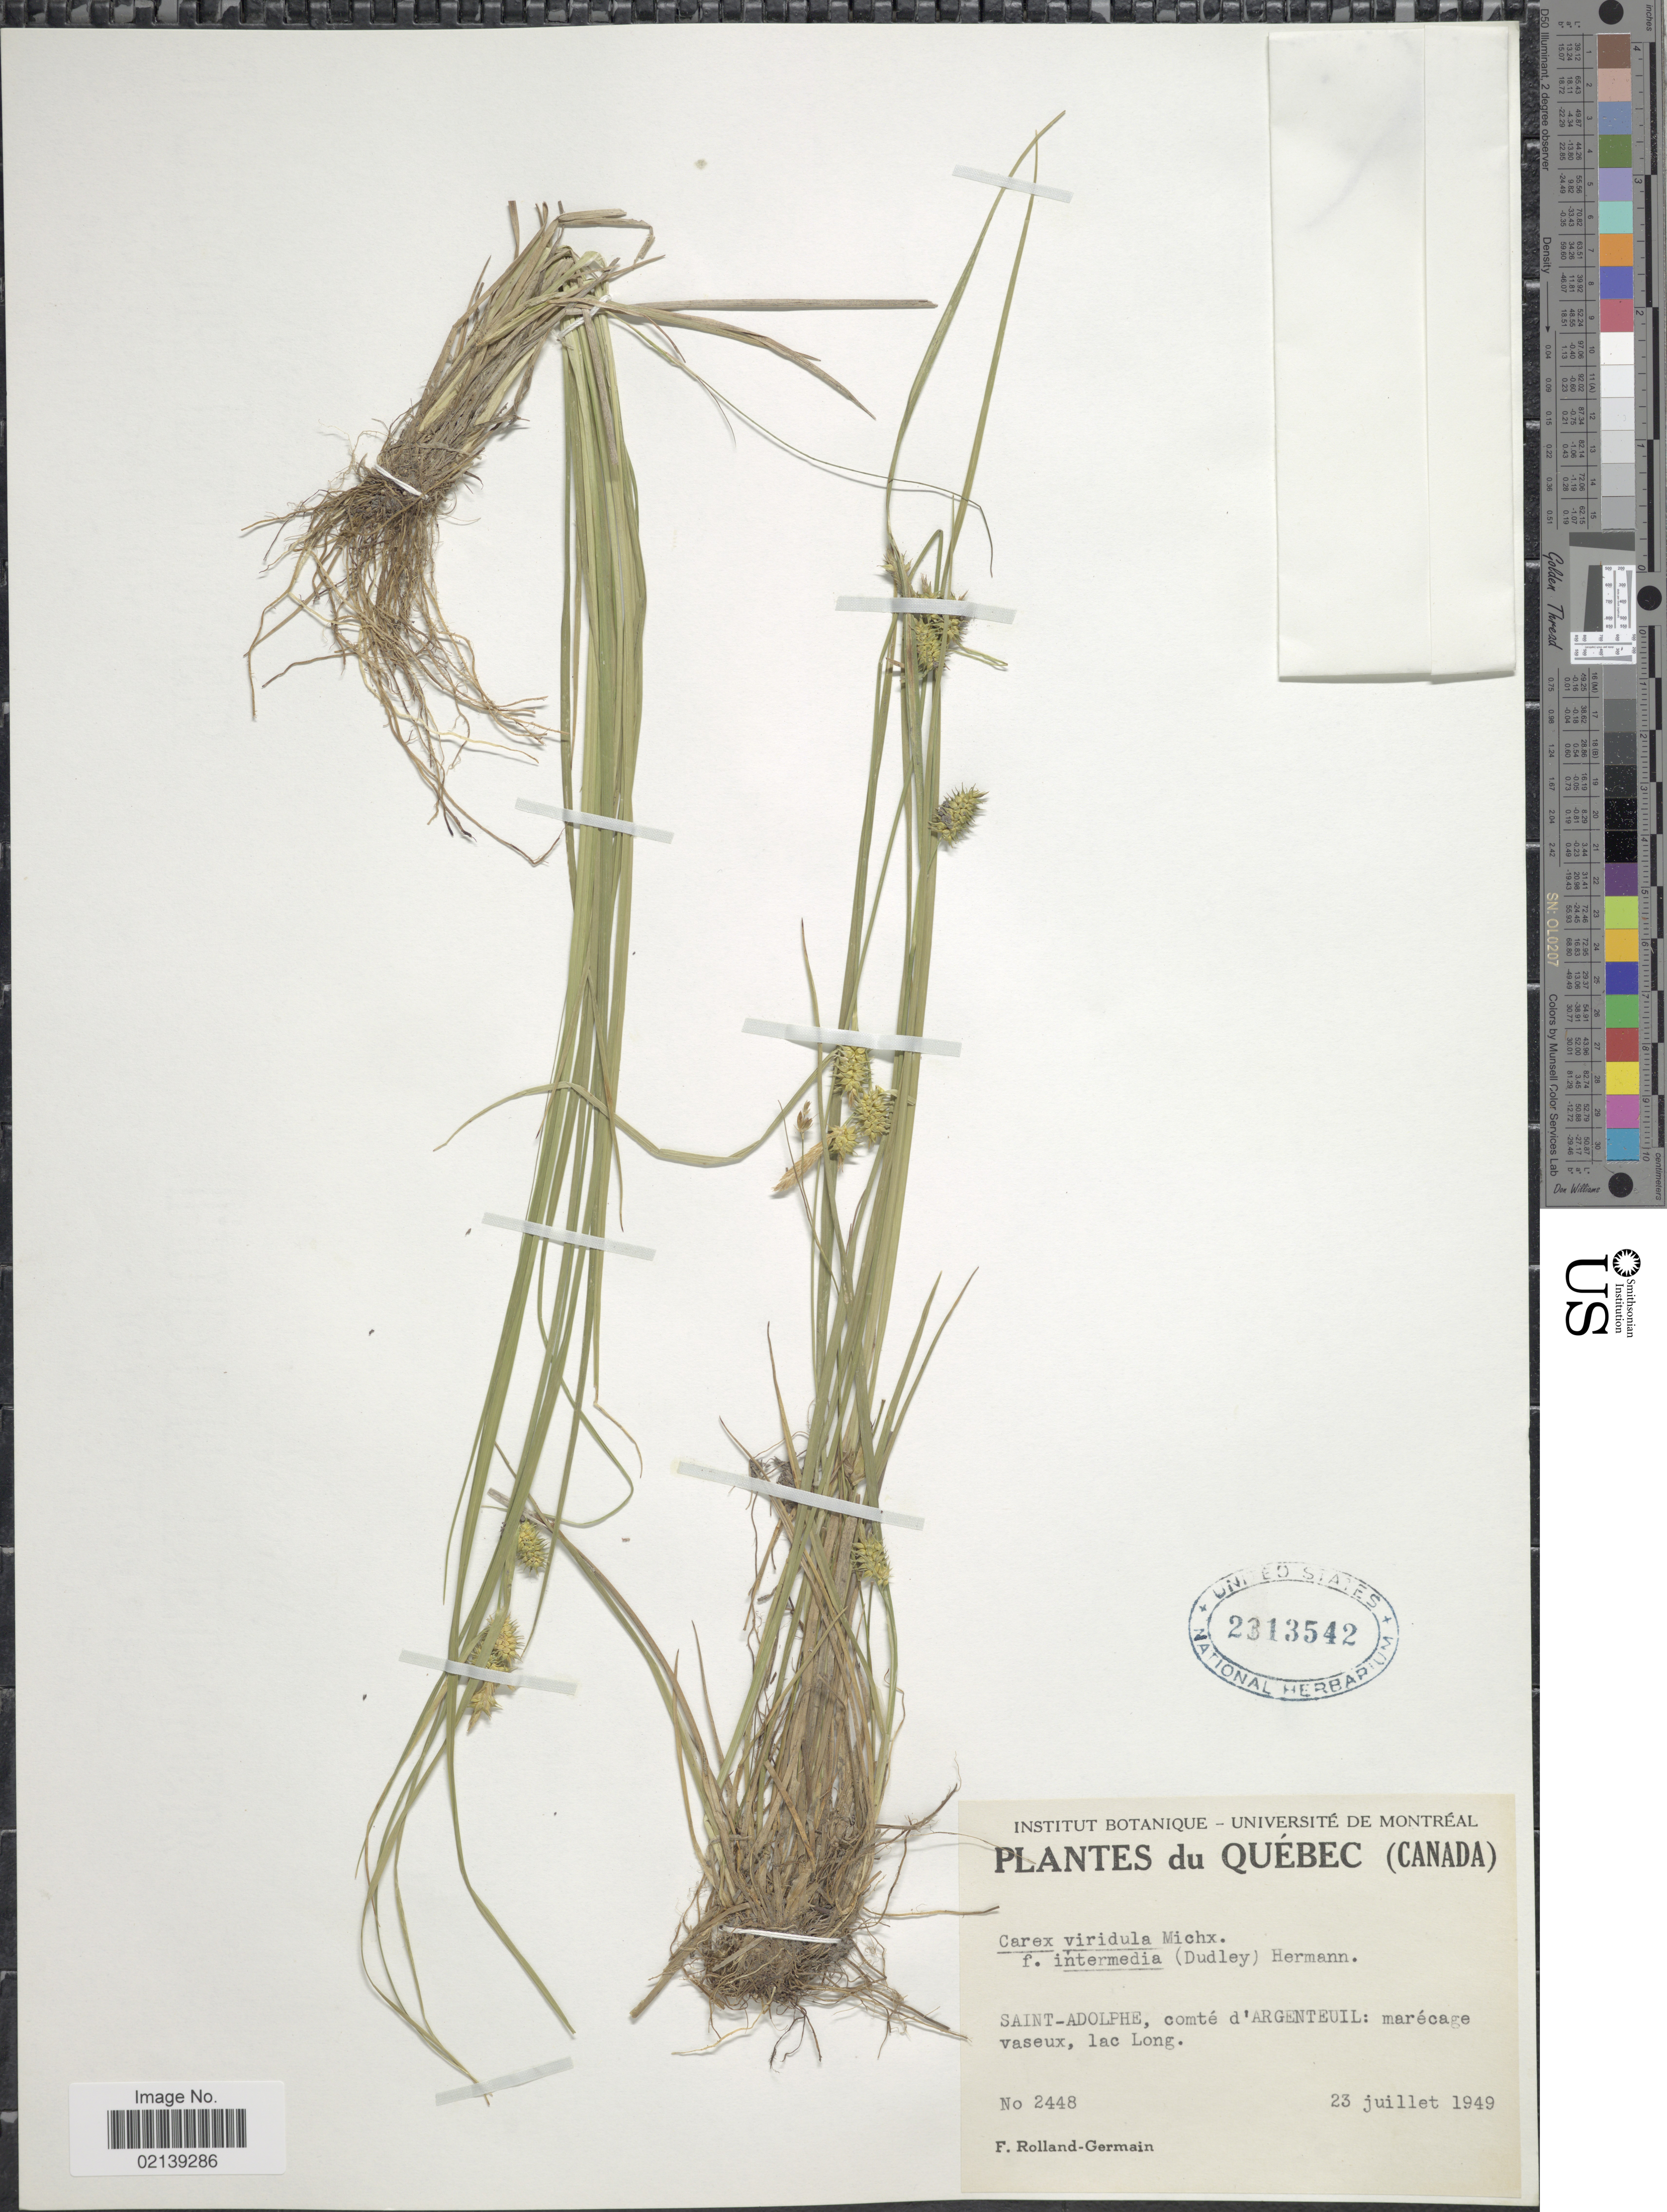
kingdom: Plantae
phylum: Tracheophyta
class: Liliopsida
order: Poales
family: Cyperaceae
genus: Carex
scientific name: Carex oederi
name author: Retz.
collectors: Rolland-Germain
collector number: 2448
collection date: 1949-07-23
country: Canada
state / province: Quebec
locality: Saint-Adolphe, comte d'Argenteuil: marecage vaseusx, lac Long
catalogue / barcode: US 2313542